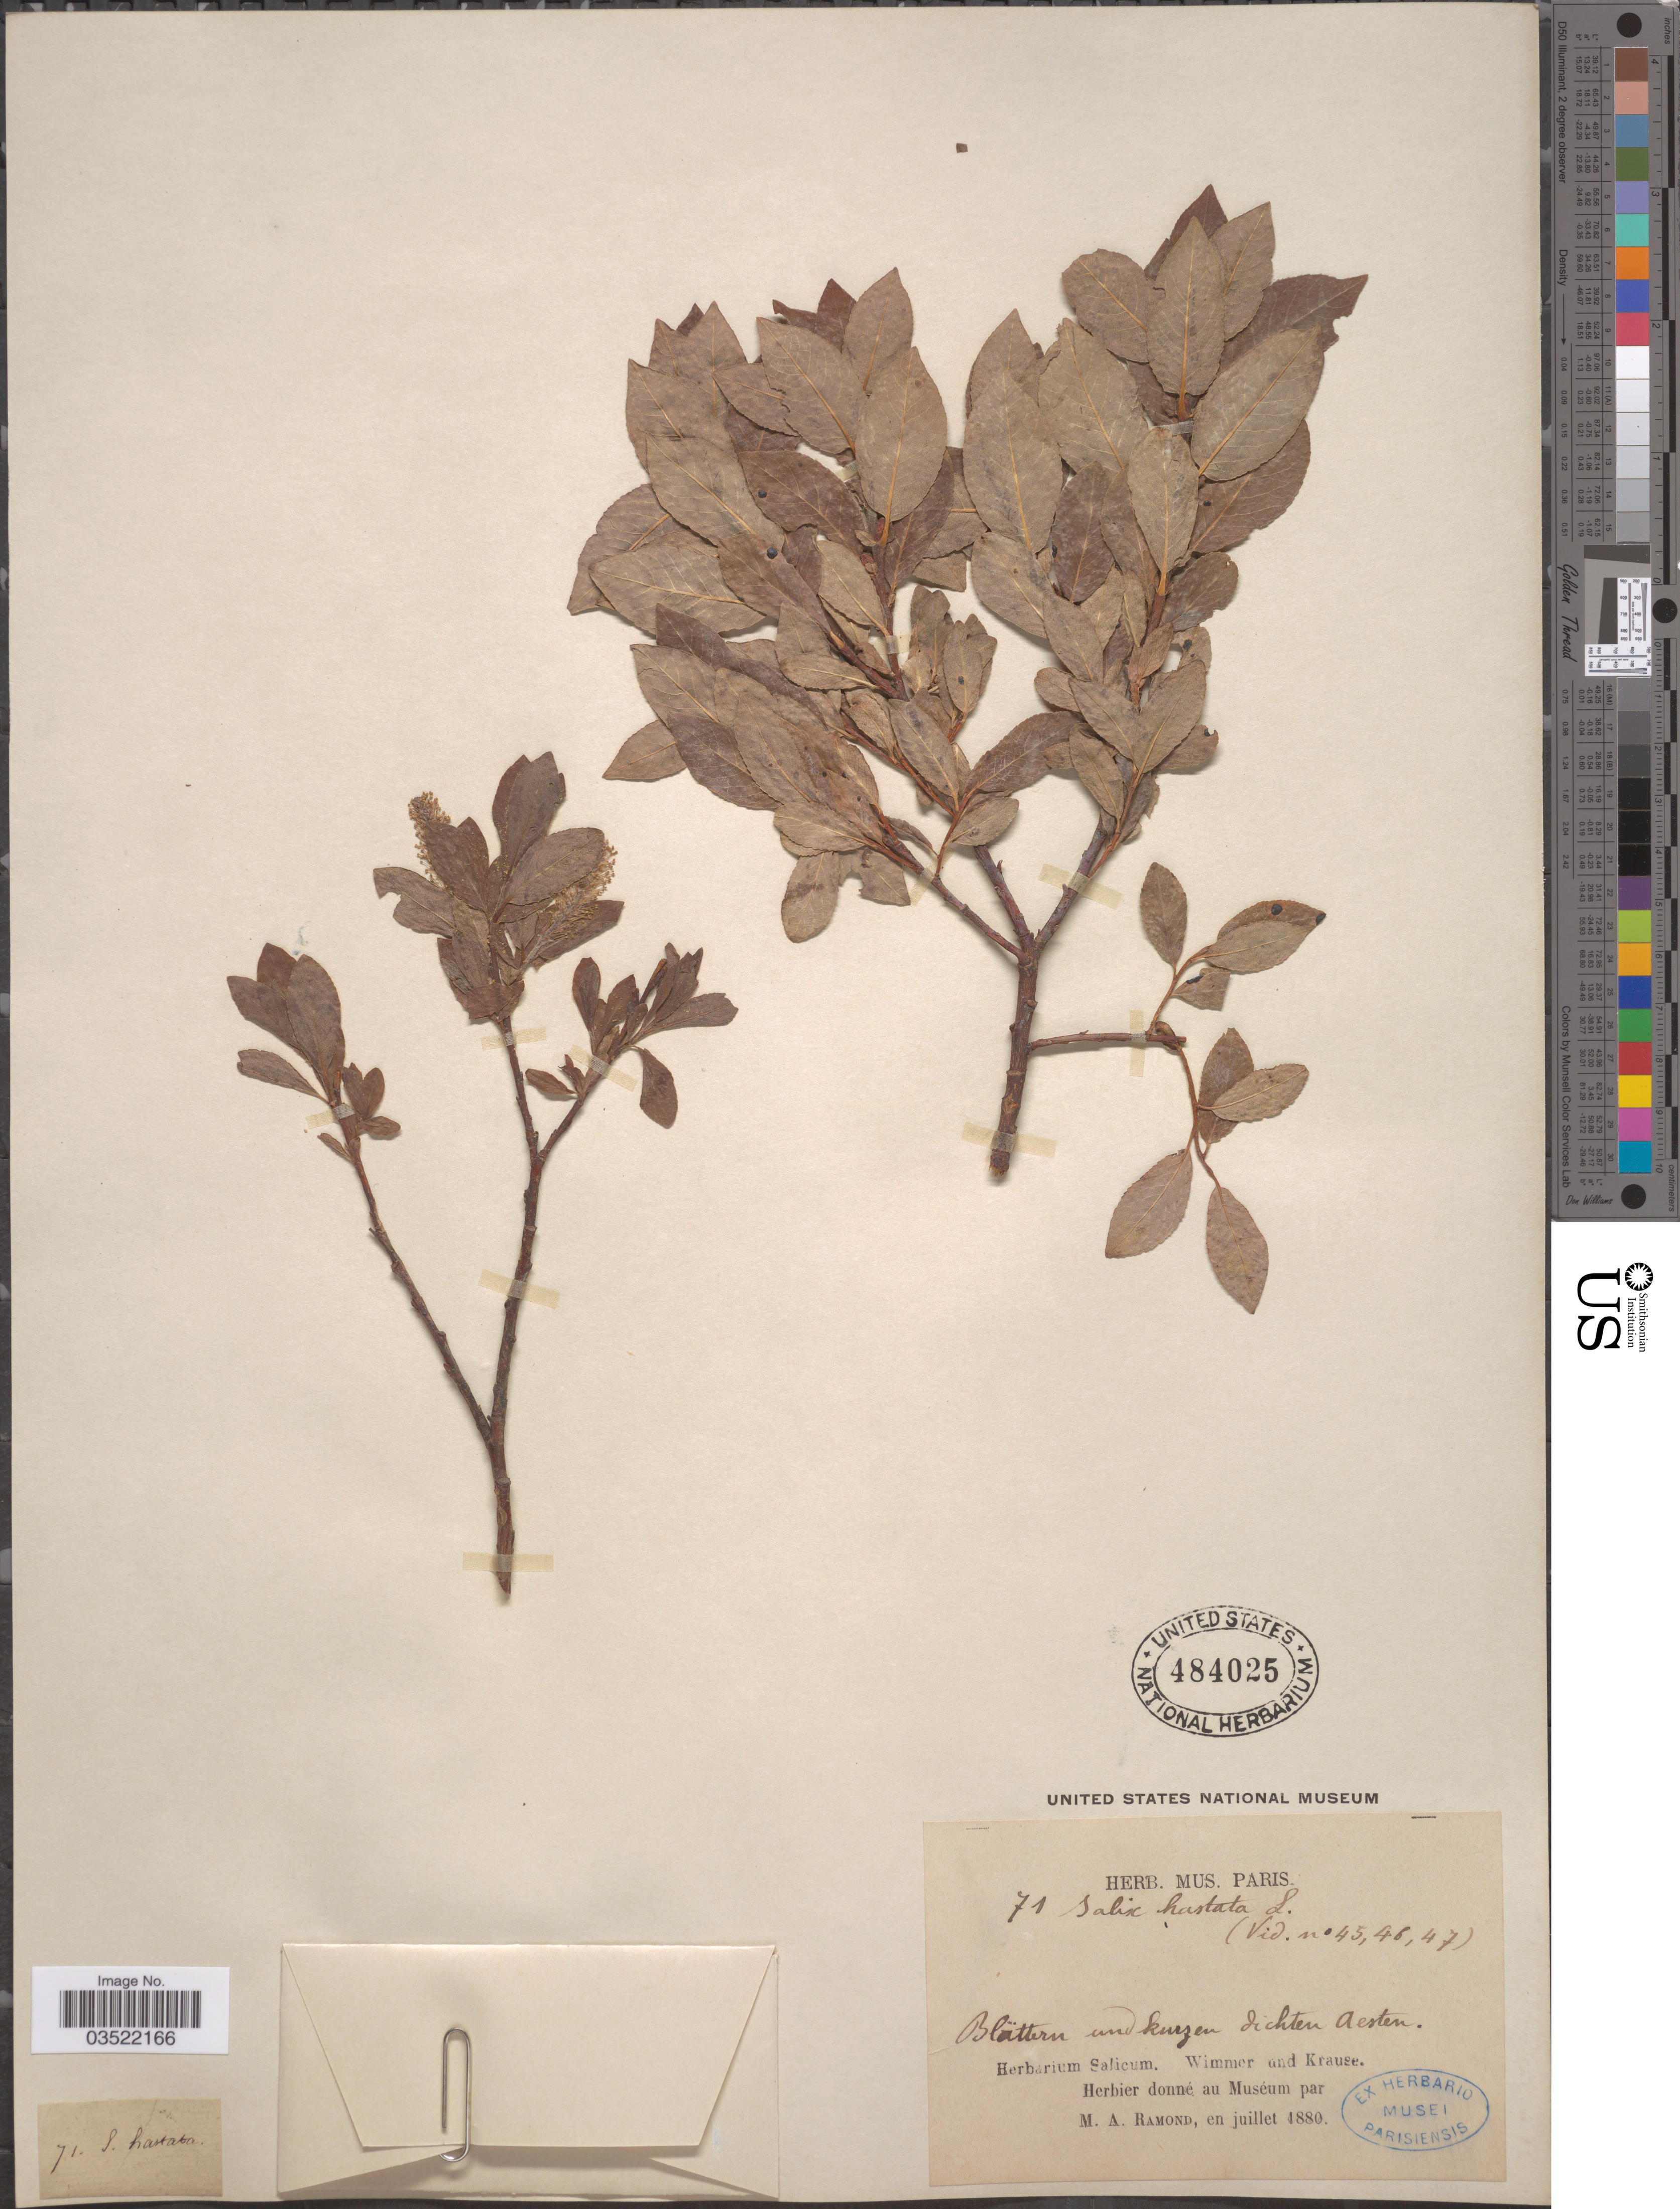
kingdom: Plantae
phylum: Tracheophyta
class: Magnoliopsida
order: Malpighiales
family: Salicaceae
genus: Salix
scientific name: Salix hastata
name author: L.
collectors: Wimmer & -- Krause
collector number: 71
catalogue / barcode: US 484025